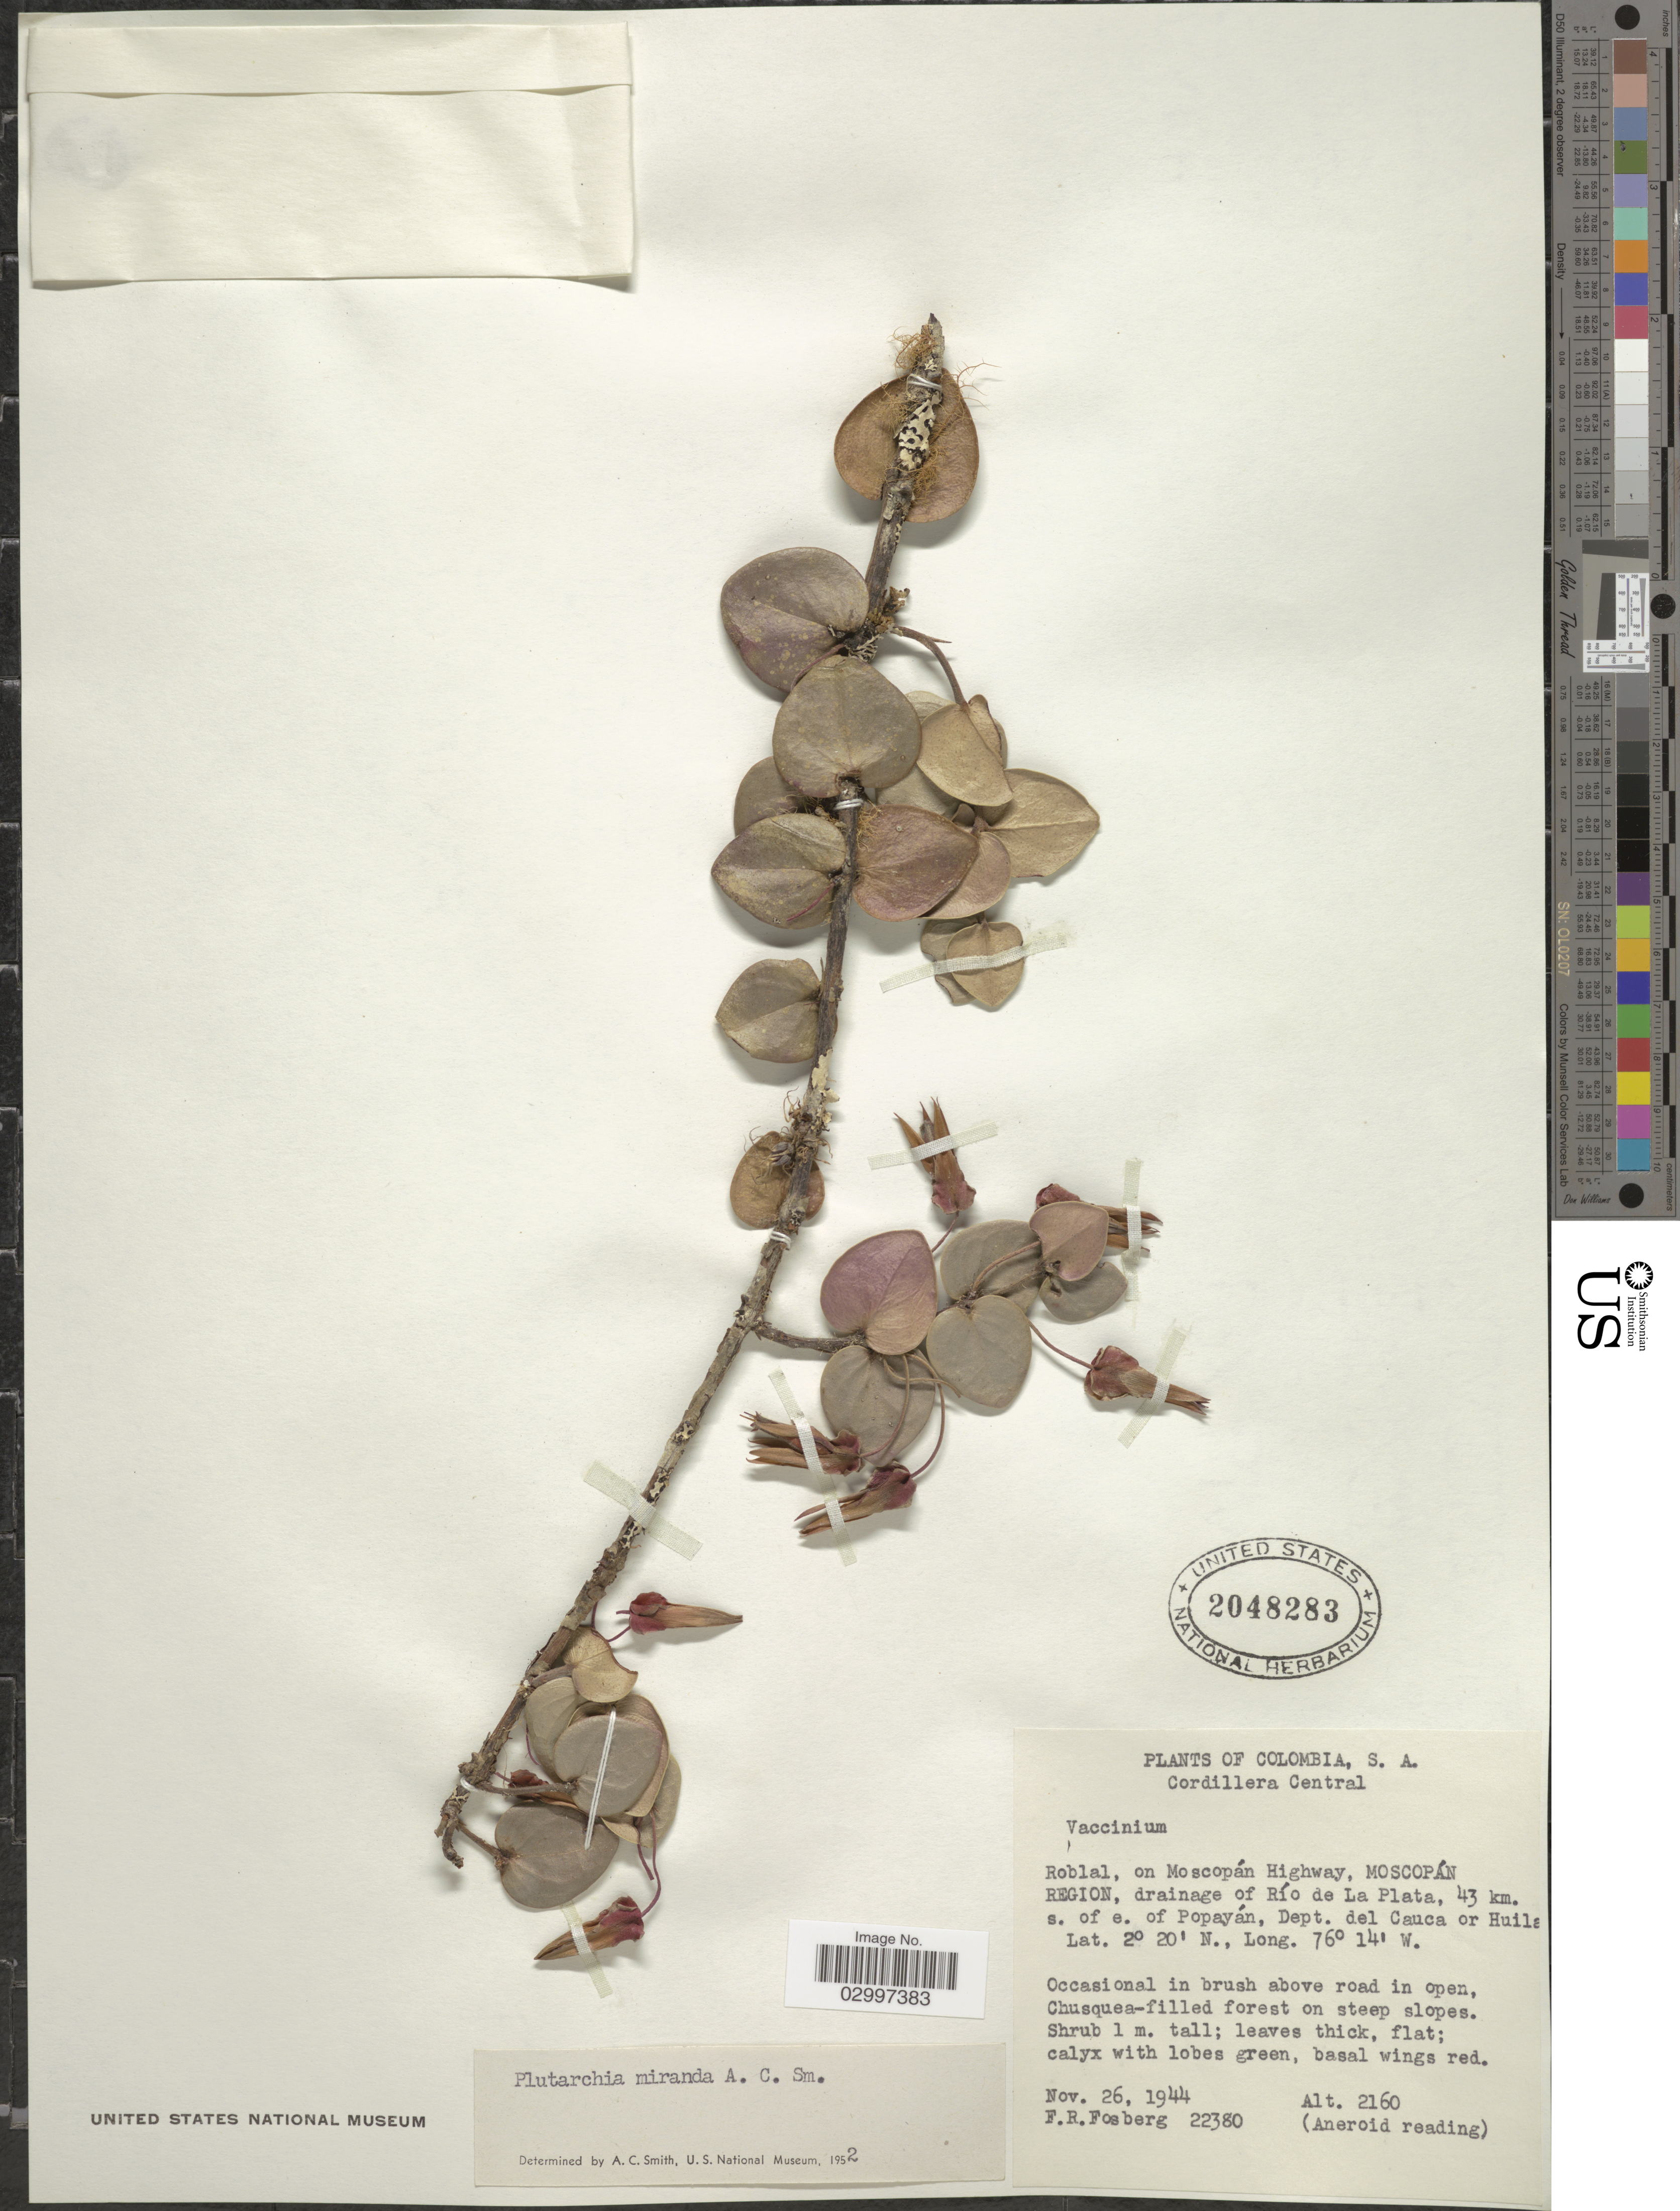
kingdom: Plantae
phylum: Tracheophyta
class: Magnoliopsida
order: Ericales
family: Ericaceae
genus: Plutarchia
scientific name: Plutarchia miranda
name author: A.C. Sm.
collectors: F. R. Fosberg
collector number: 22380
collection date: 1944-11-26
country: Colombia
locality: Cordillera Central, Roblal, on Moscopán Highway, Moscopán Region, drainage of Río de La Plata, 43 km. s. of e. of Popayán, Dept. del Cauca or Huila.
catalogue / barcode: US 2048283